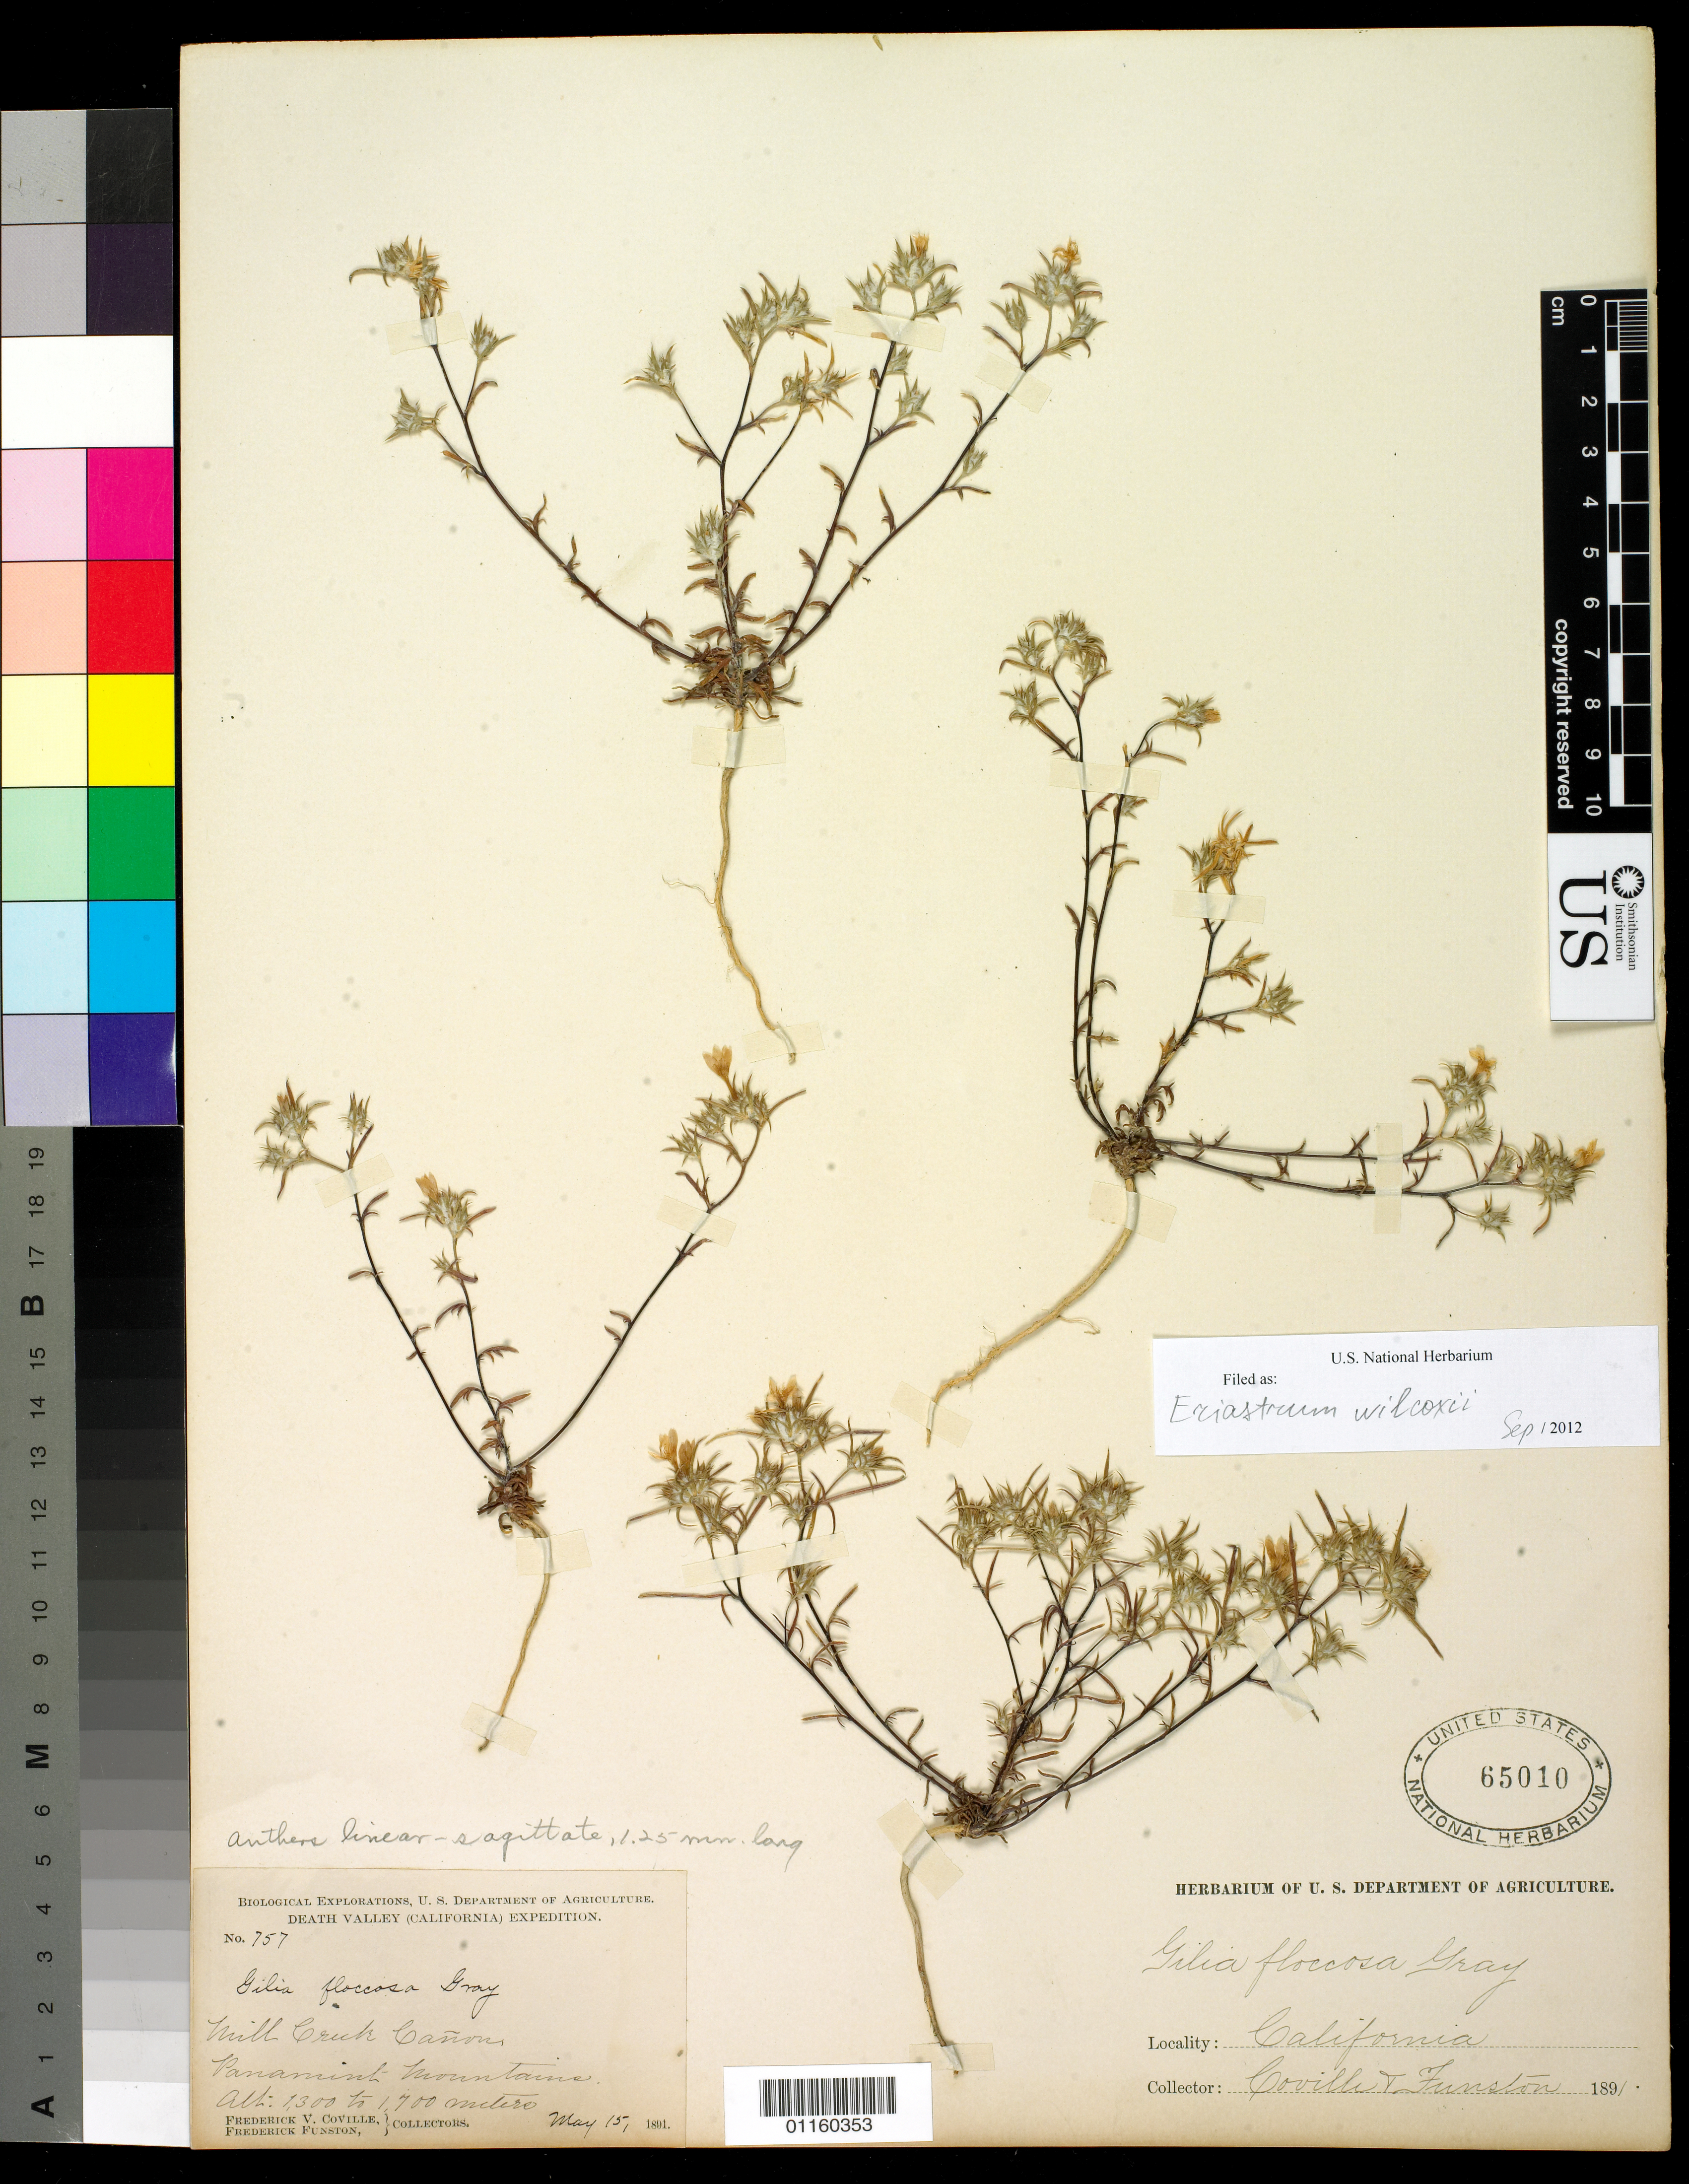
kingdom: Plantae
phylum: Tracheophyta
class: Magnoliopsida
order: Ericales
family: Polemoniaceae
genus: Eriastrum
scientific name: Eriastrum wilcoxii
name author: (A. Nelson) H. Mason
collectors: F. V. Coville & F. Funston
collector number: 757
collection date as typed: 15 May 1891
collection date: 1891-05-15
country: United States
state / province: California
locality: Panamint Mts., Mill Creek Canyon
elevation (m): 1300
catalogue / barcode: US 65010